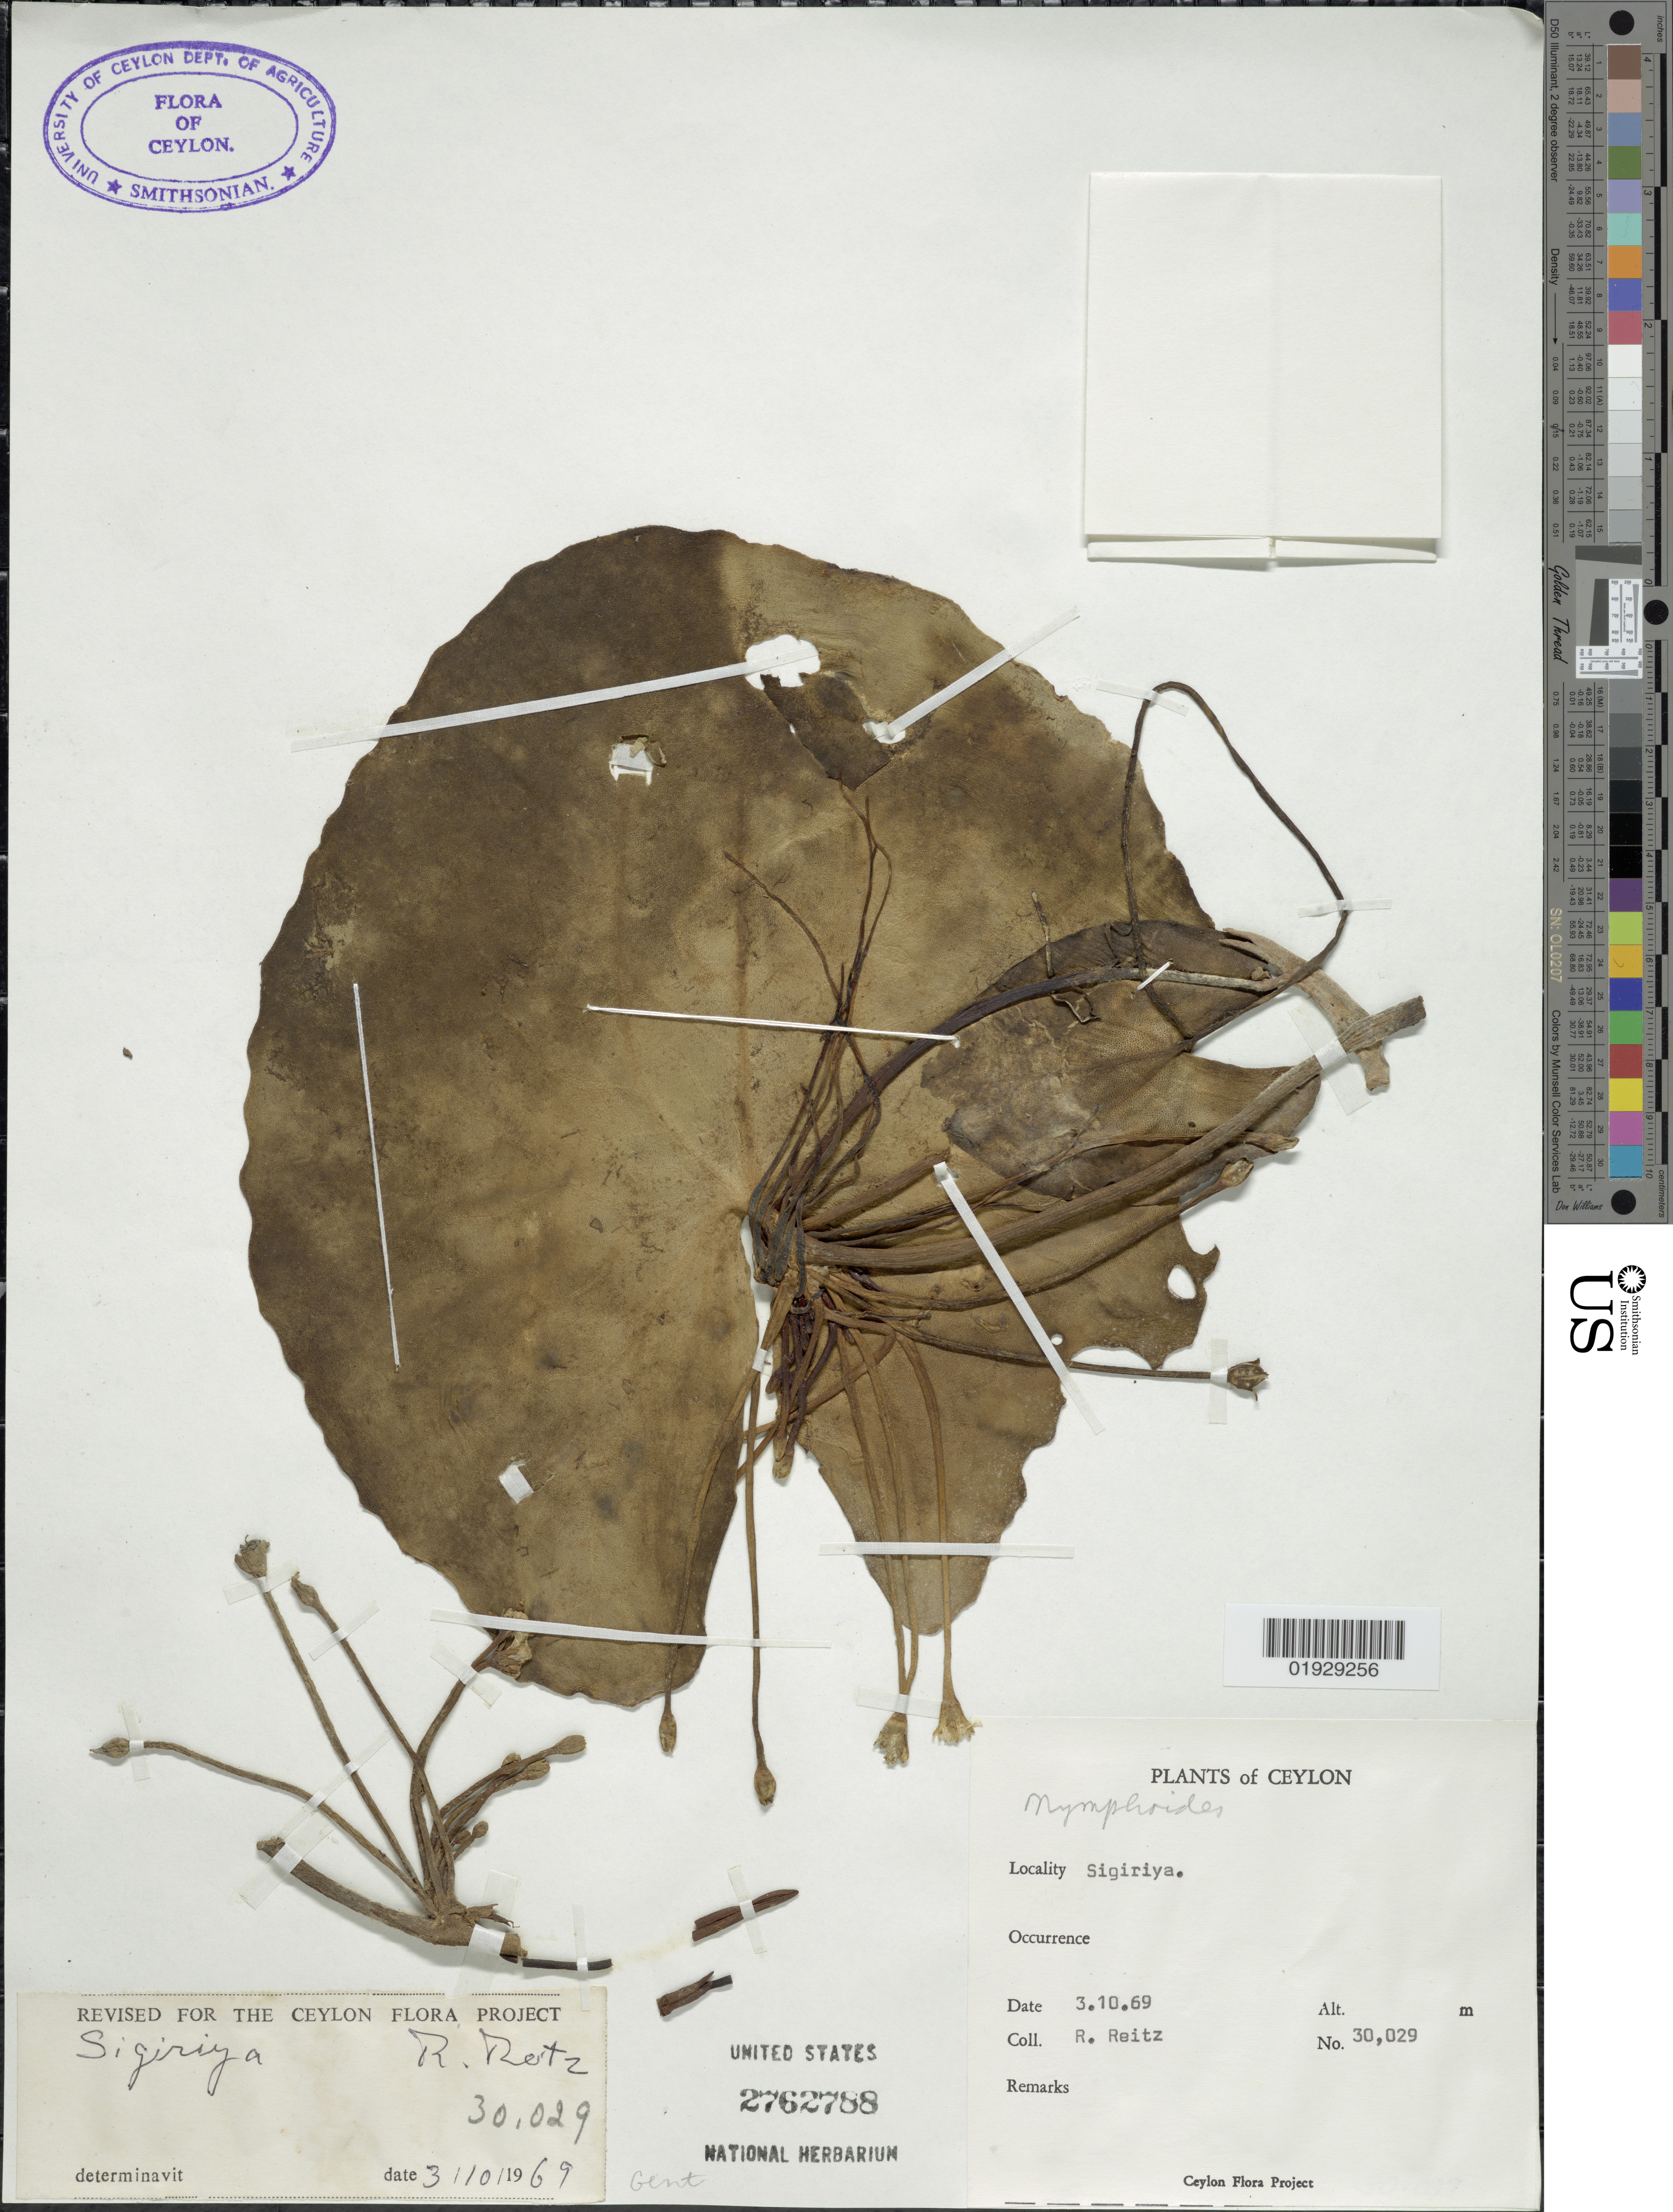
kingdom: Plantae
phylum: Tracheophyta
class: Magnoliopsida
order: Asterales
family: Menyanthaceae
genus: Nymphoides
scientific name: Nymphoides sp.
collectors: R. Reitz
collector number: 30029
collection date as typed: Transcribed d/m/y: 3/10/69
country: Sri Lanka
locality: Ceylon. Sigiriya.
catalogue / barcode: US 2762788